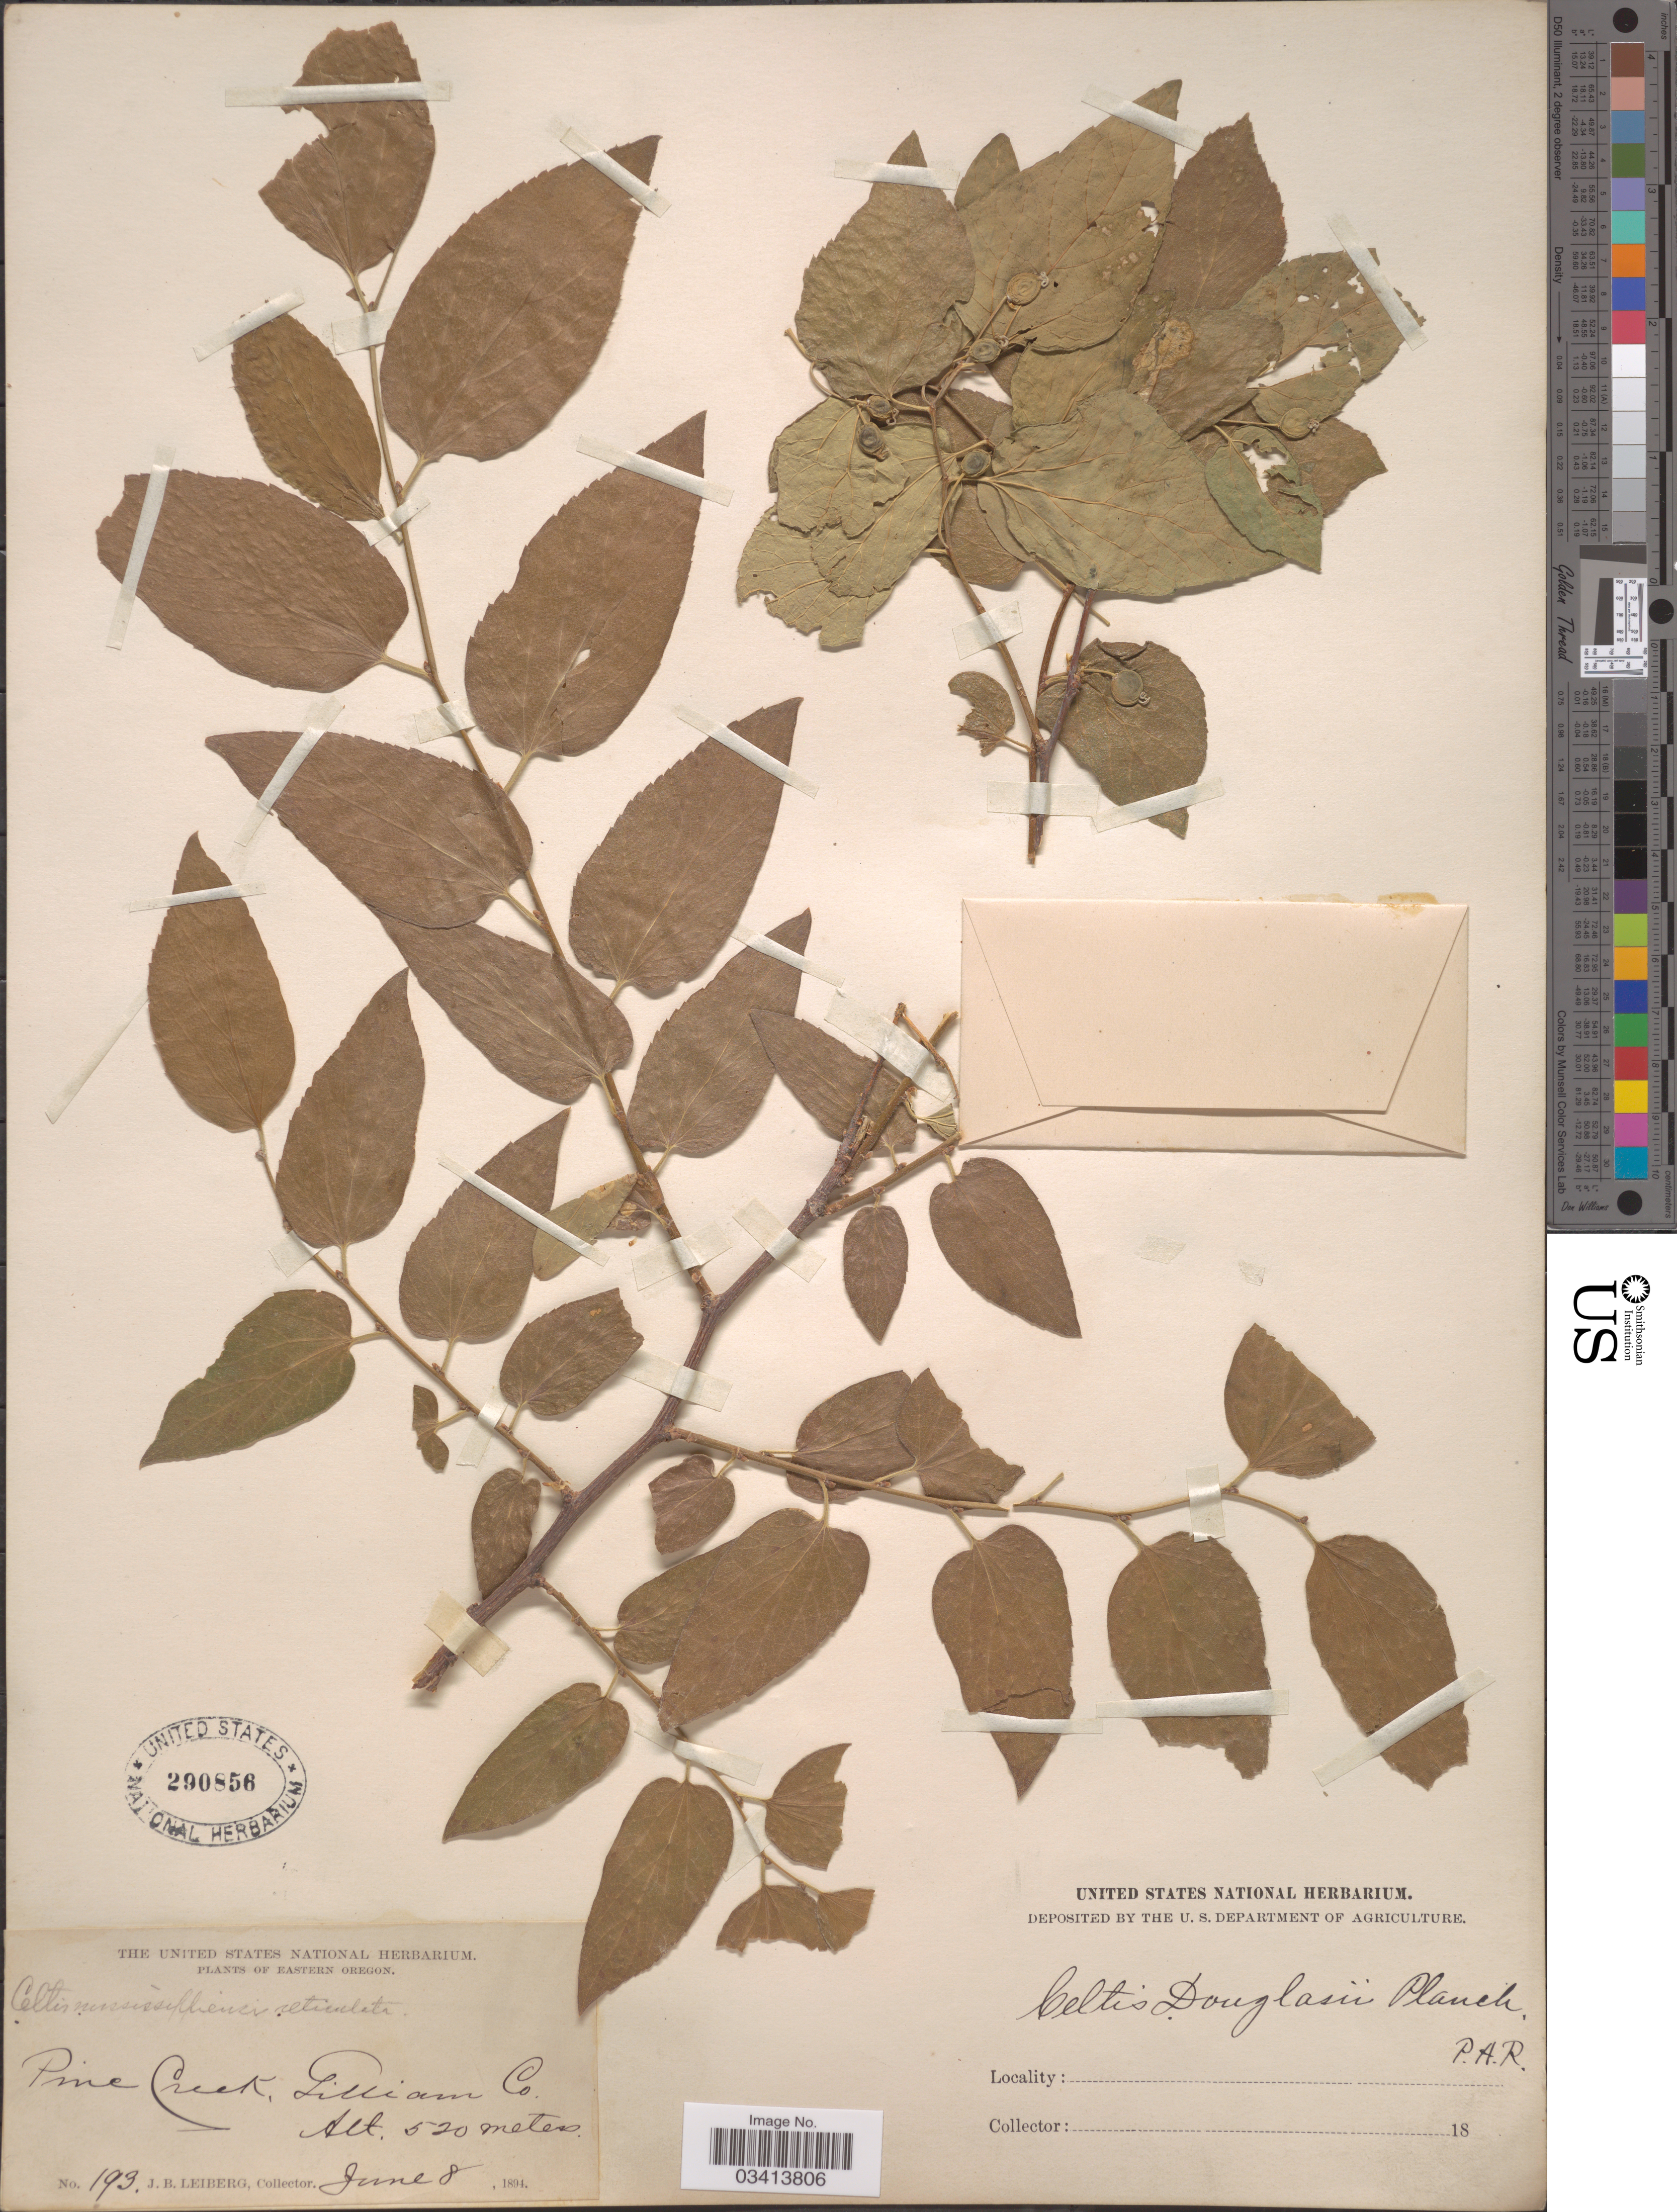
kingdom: Plantae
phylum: Tracheophyta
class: Magnoliopsida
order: Rosales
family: Cannabaceae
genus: Celtis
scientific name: Celtis laevigata var. reticulata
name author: (Torr.) L.D. Benson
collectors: J. B. Leiberg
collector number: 193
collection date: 1894-06-08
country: United States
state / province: Oregon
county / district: Wheeler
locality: Eastern Oregon. Pine Creek, Gilliam Co.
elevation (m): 520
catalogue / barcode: US 290856